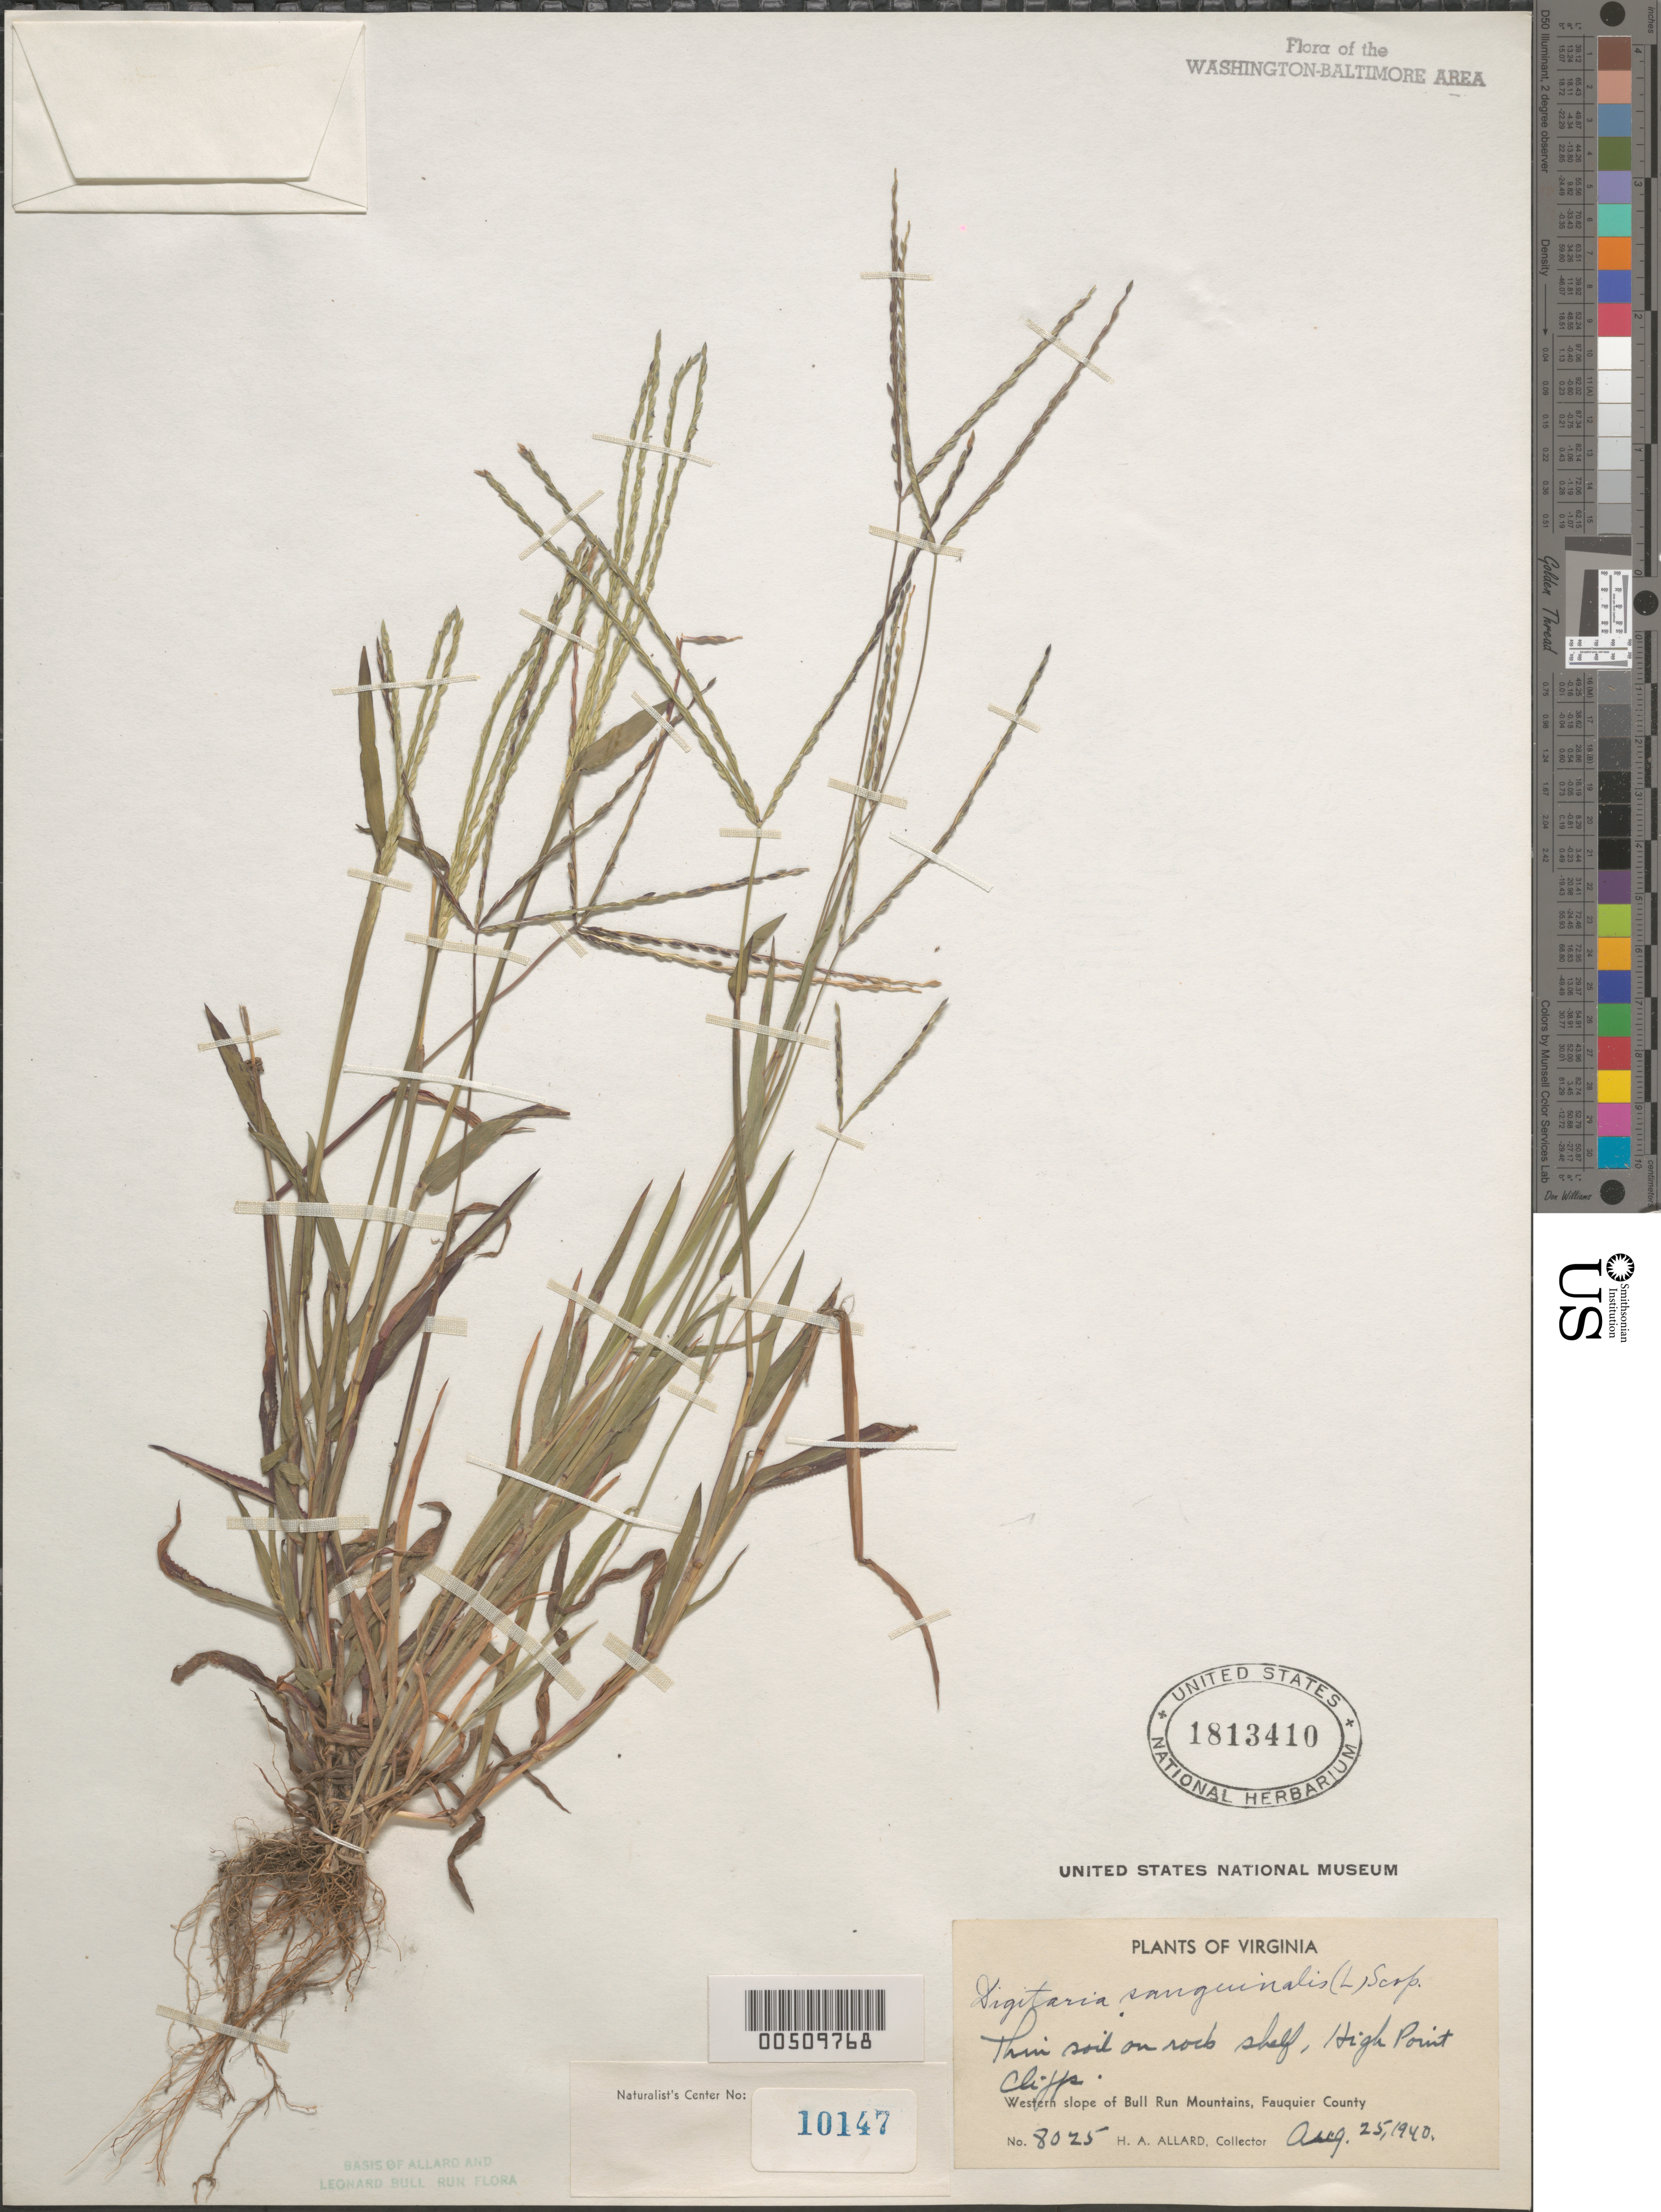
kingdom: Plantae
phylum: Tracheophyta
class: Liliopsida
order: Poales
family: Poaceae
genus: Digitaria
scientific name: Digitaria sanguinalis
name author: (L.) Scop.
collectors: H. A. Allard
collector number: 8025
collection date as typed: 25 Aug 1940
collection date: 1940-08-25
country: United States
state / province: Virginia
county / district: Fauquier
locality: Bull Run Mts., High Point Cliffs Bull Run Mts.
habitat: Thin soil on rock shelf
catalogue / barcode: US 1813410